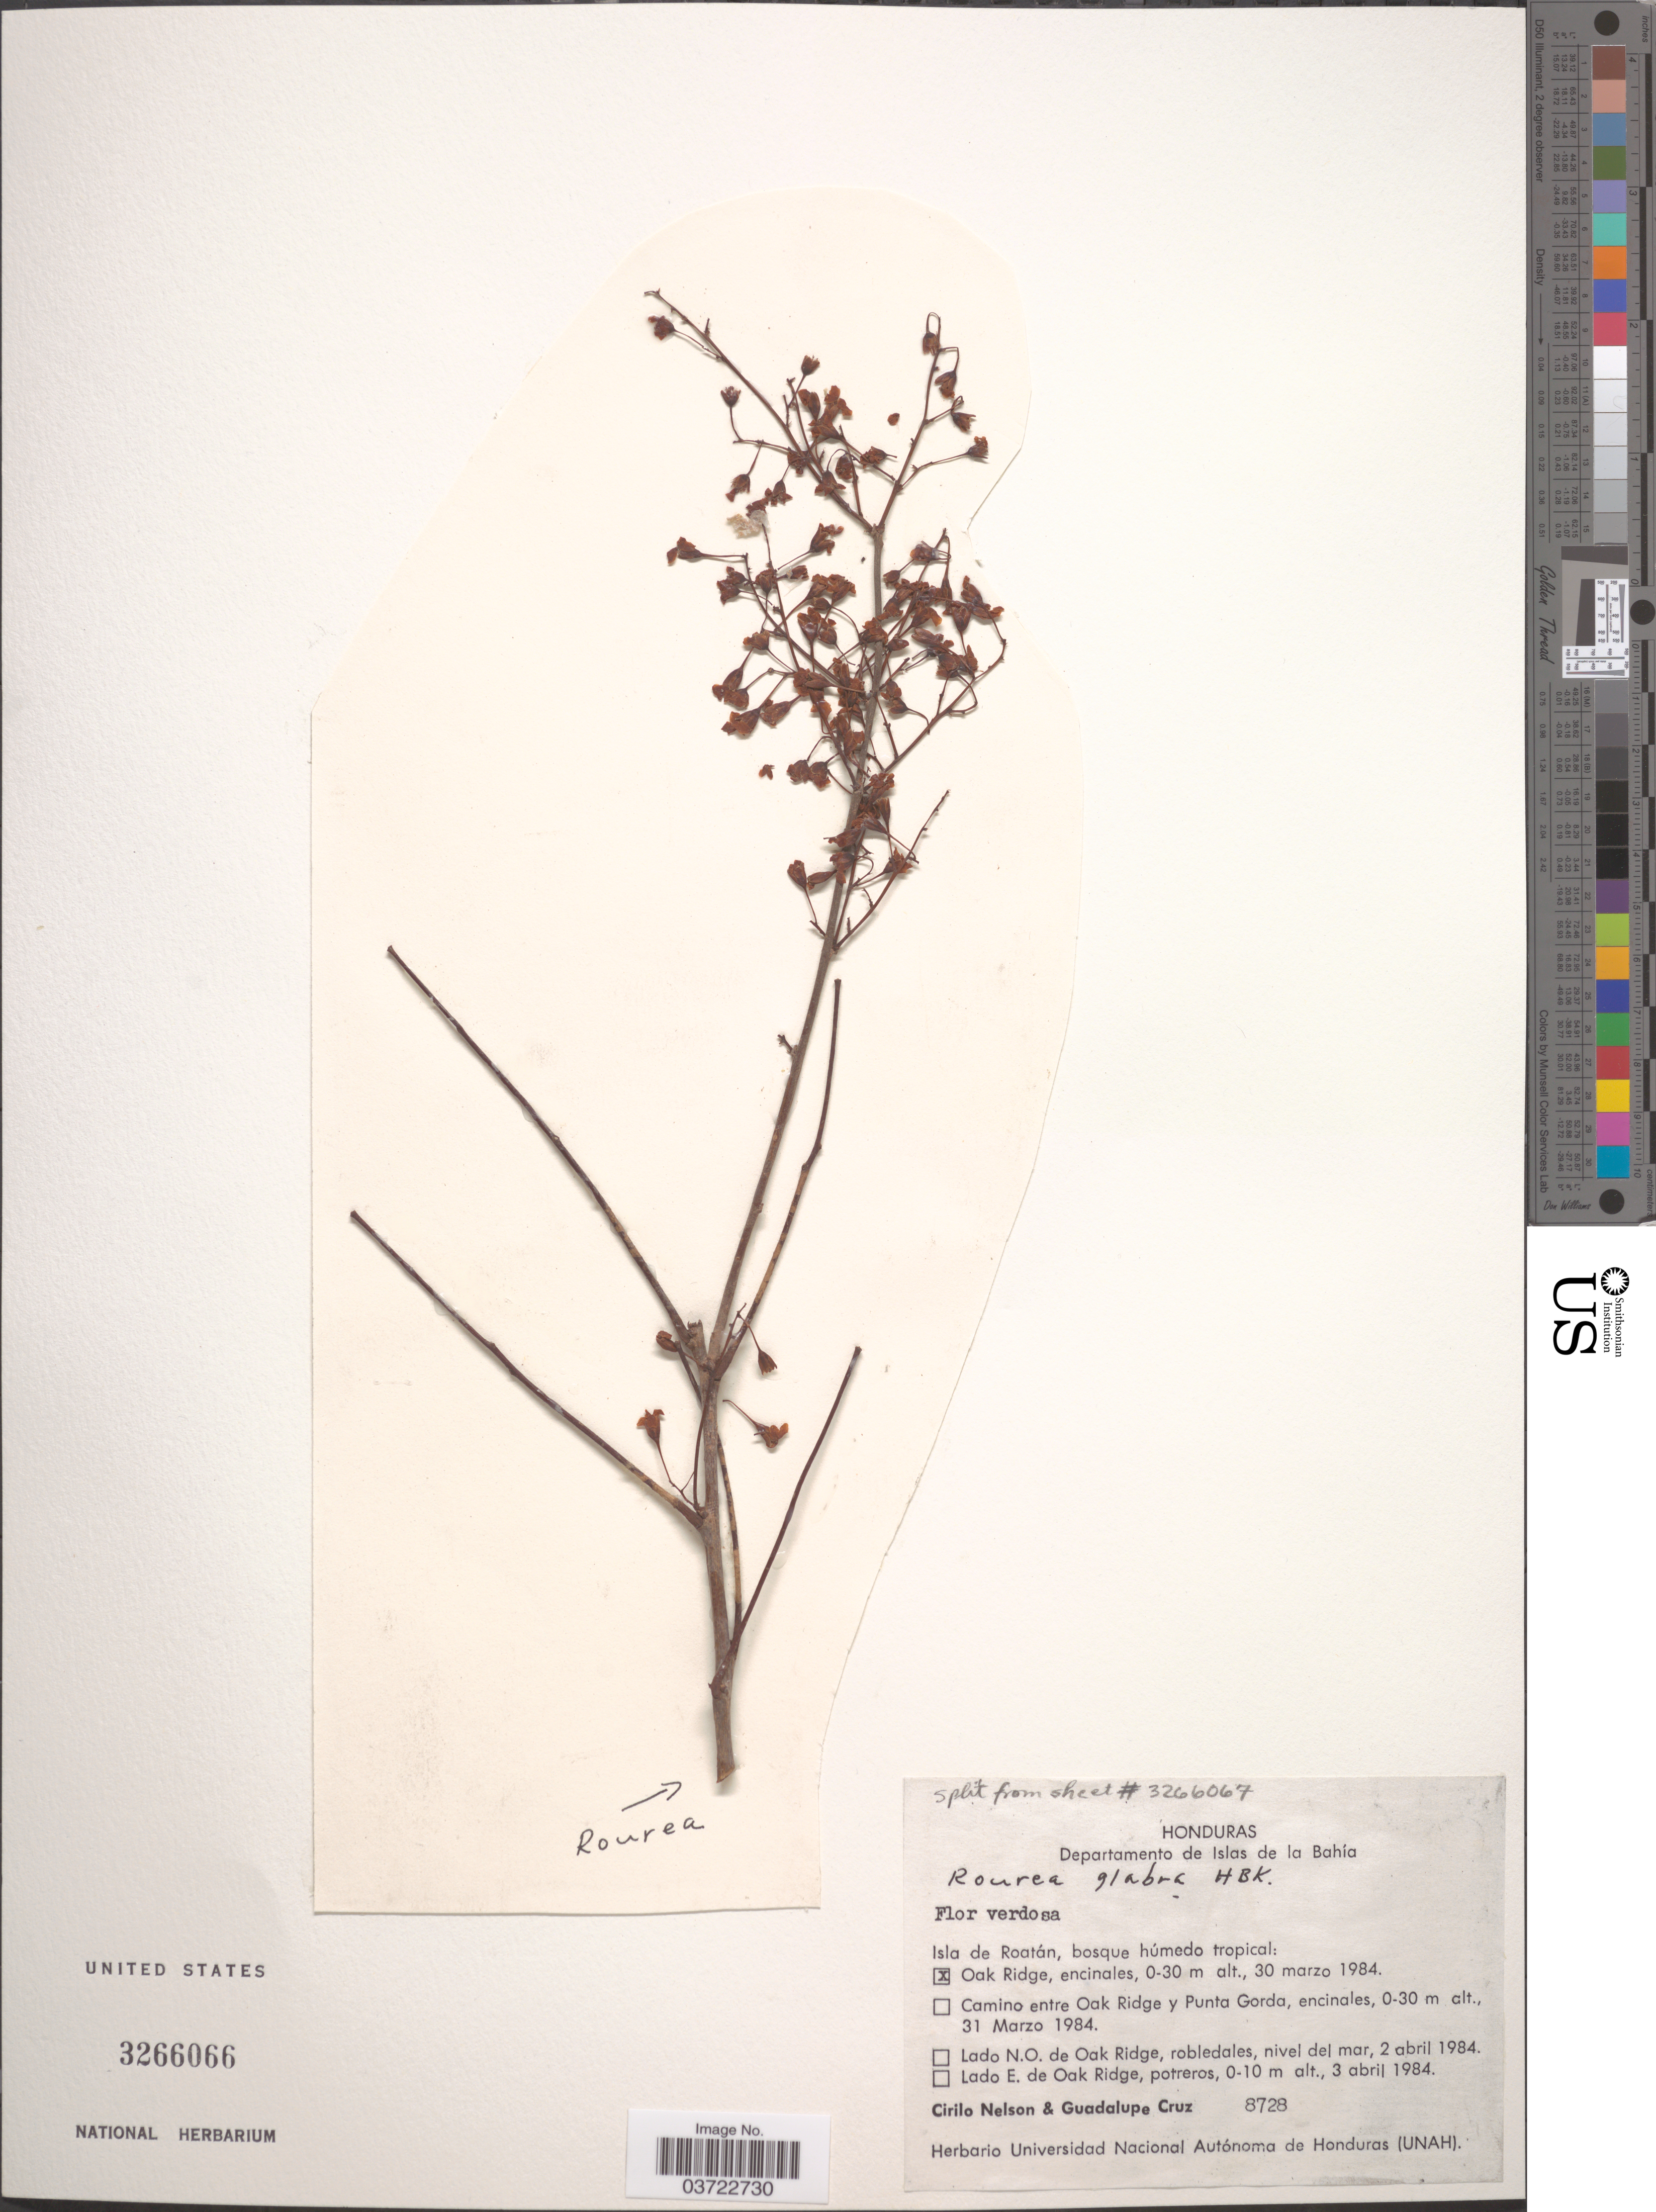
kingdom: Plantae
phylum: Tracheophyta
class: Magnoliopsida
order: Oxalidales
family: Connaraceae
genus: Rourea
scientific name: Rourea glabra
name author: Kunth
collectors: C. Nelson & G. Cruz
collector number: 8728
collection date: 1984-03-30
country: Honduras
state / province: Islas de la Bahía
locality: Departamento de Islas de la Bahía. Isla de Roatán: bosque húmedo tropical: Oak Ridge.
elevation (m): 0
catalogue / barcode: US 3266066